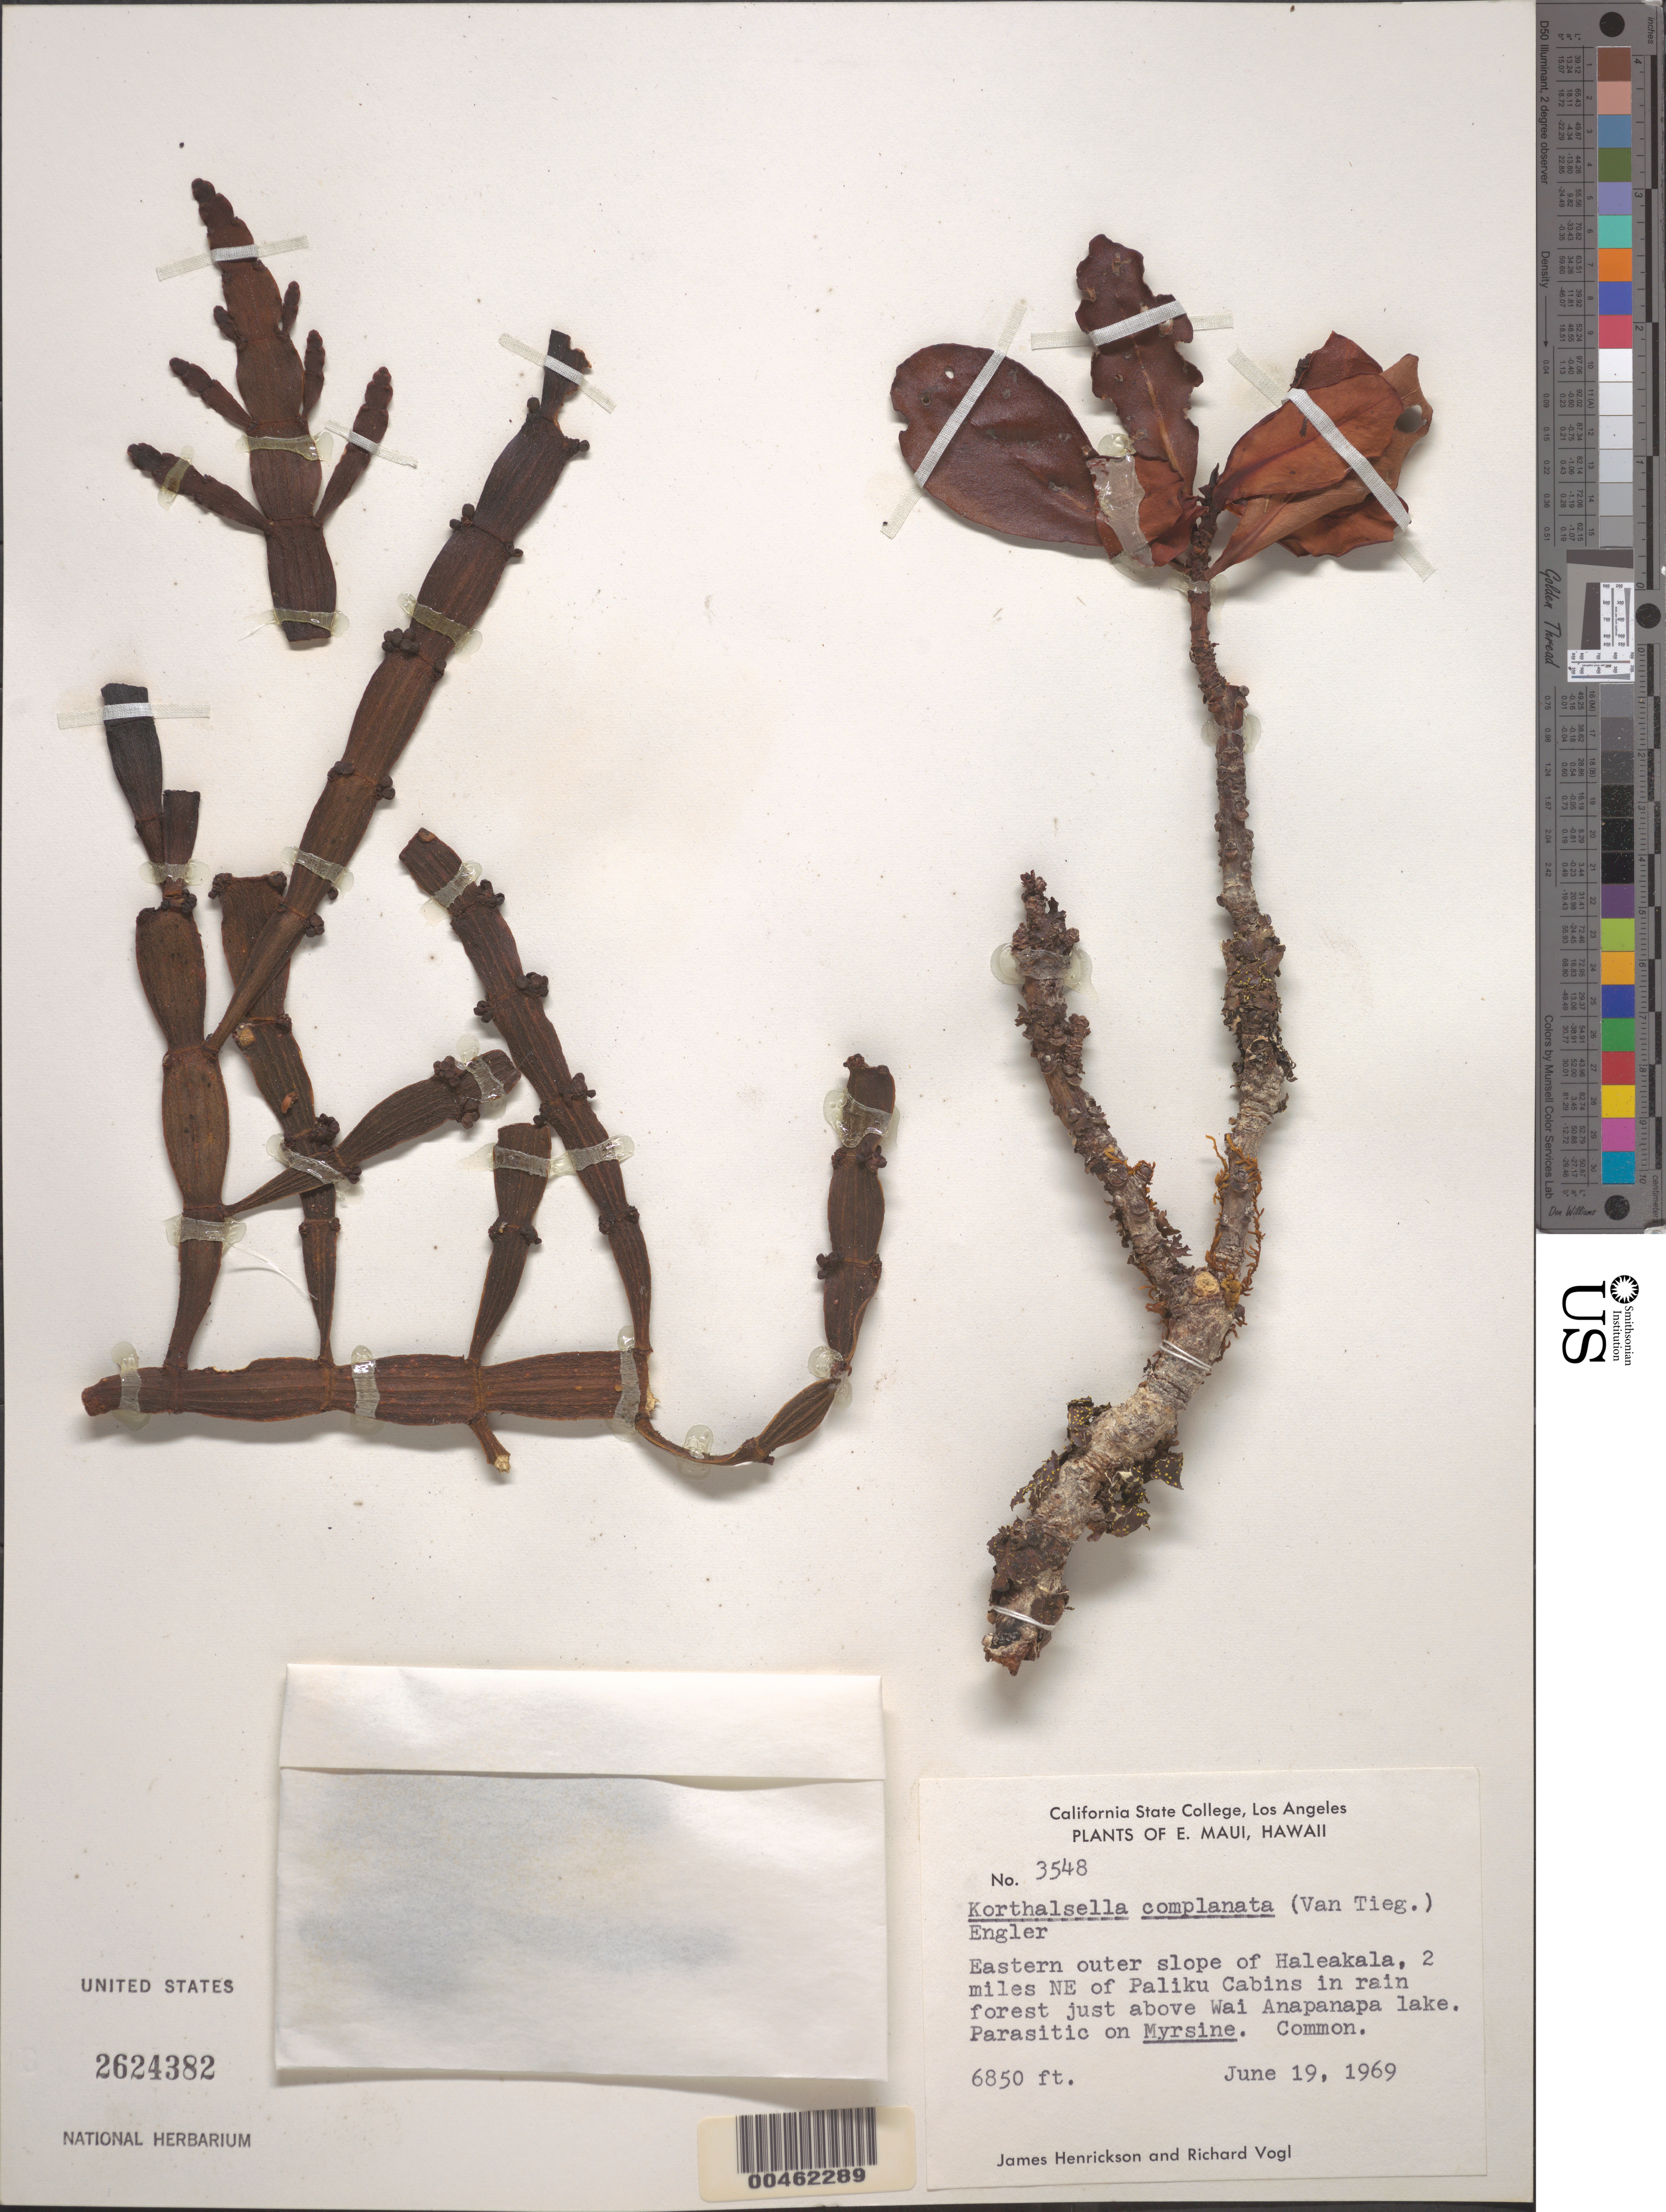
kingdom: Plantae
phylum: Tracheophyta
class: Magnoliopsida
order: Santalales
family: Viscaceae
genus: Korthalsella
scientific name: Korthalsella complanata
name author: (Tiegh.) Engl.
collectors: J. S. Henrickson & R. Vogl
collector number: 3548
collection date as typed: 19 Jun 1969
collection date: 1969-06-19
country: United States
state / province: Hawaii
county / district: Maui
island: Maui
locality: E Maui, Eastern outer slope of Haleakala, 2 mi NE of Paliku Cabins in rain forest just above Wai Anapanapa lake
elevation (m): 2088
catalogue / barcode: US 2624382